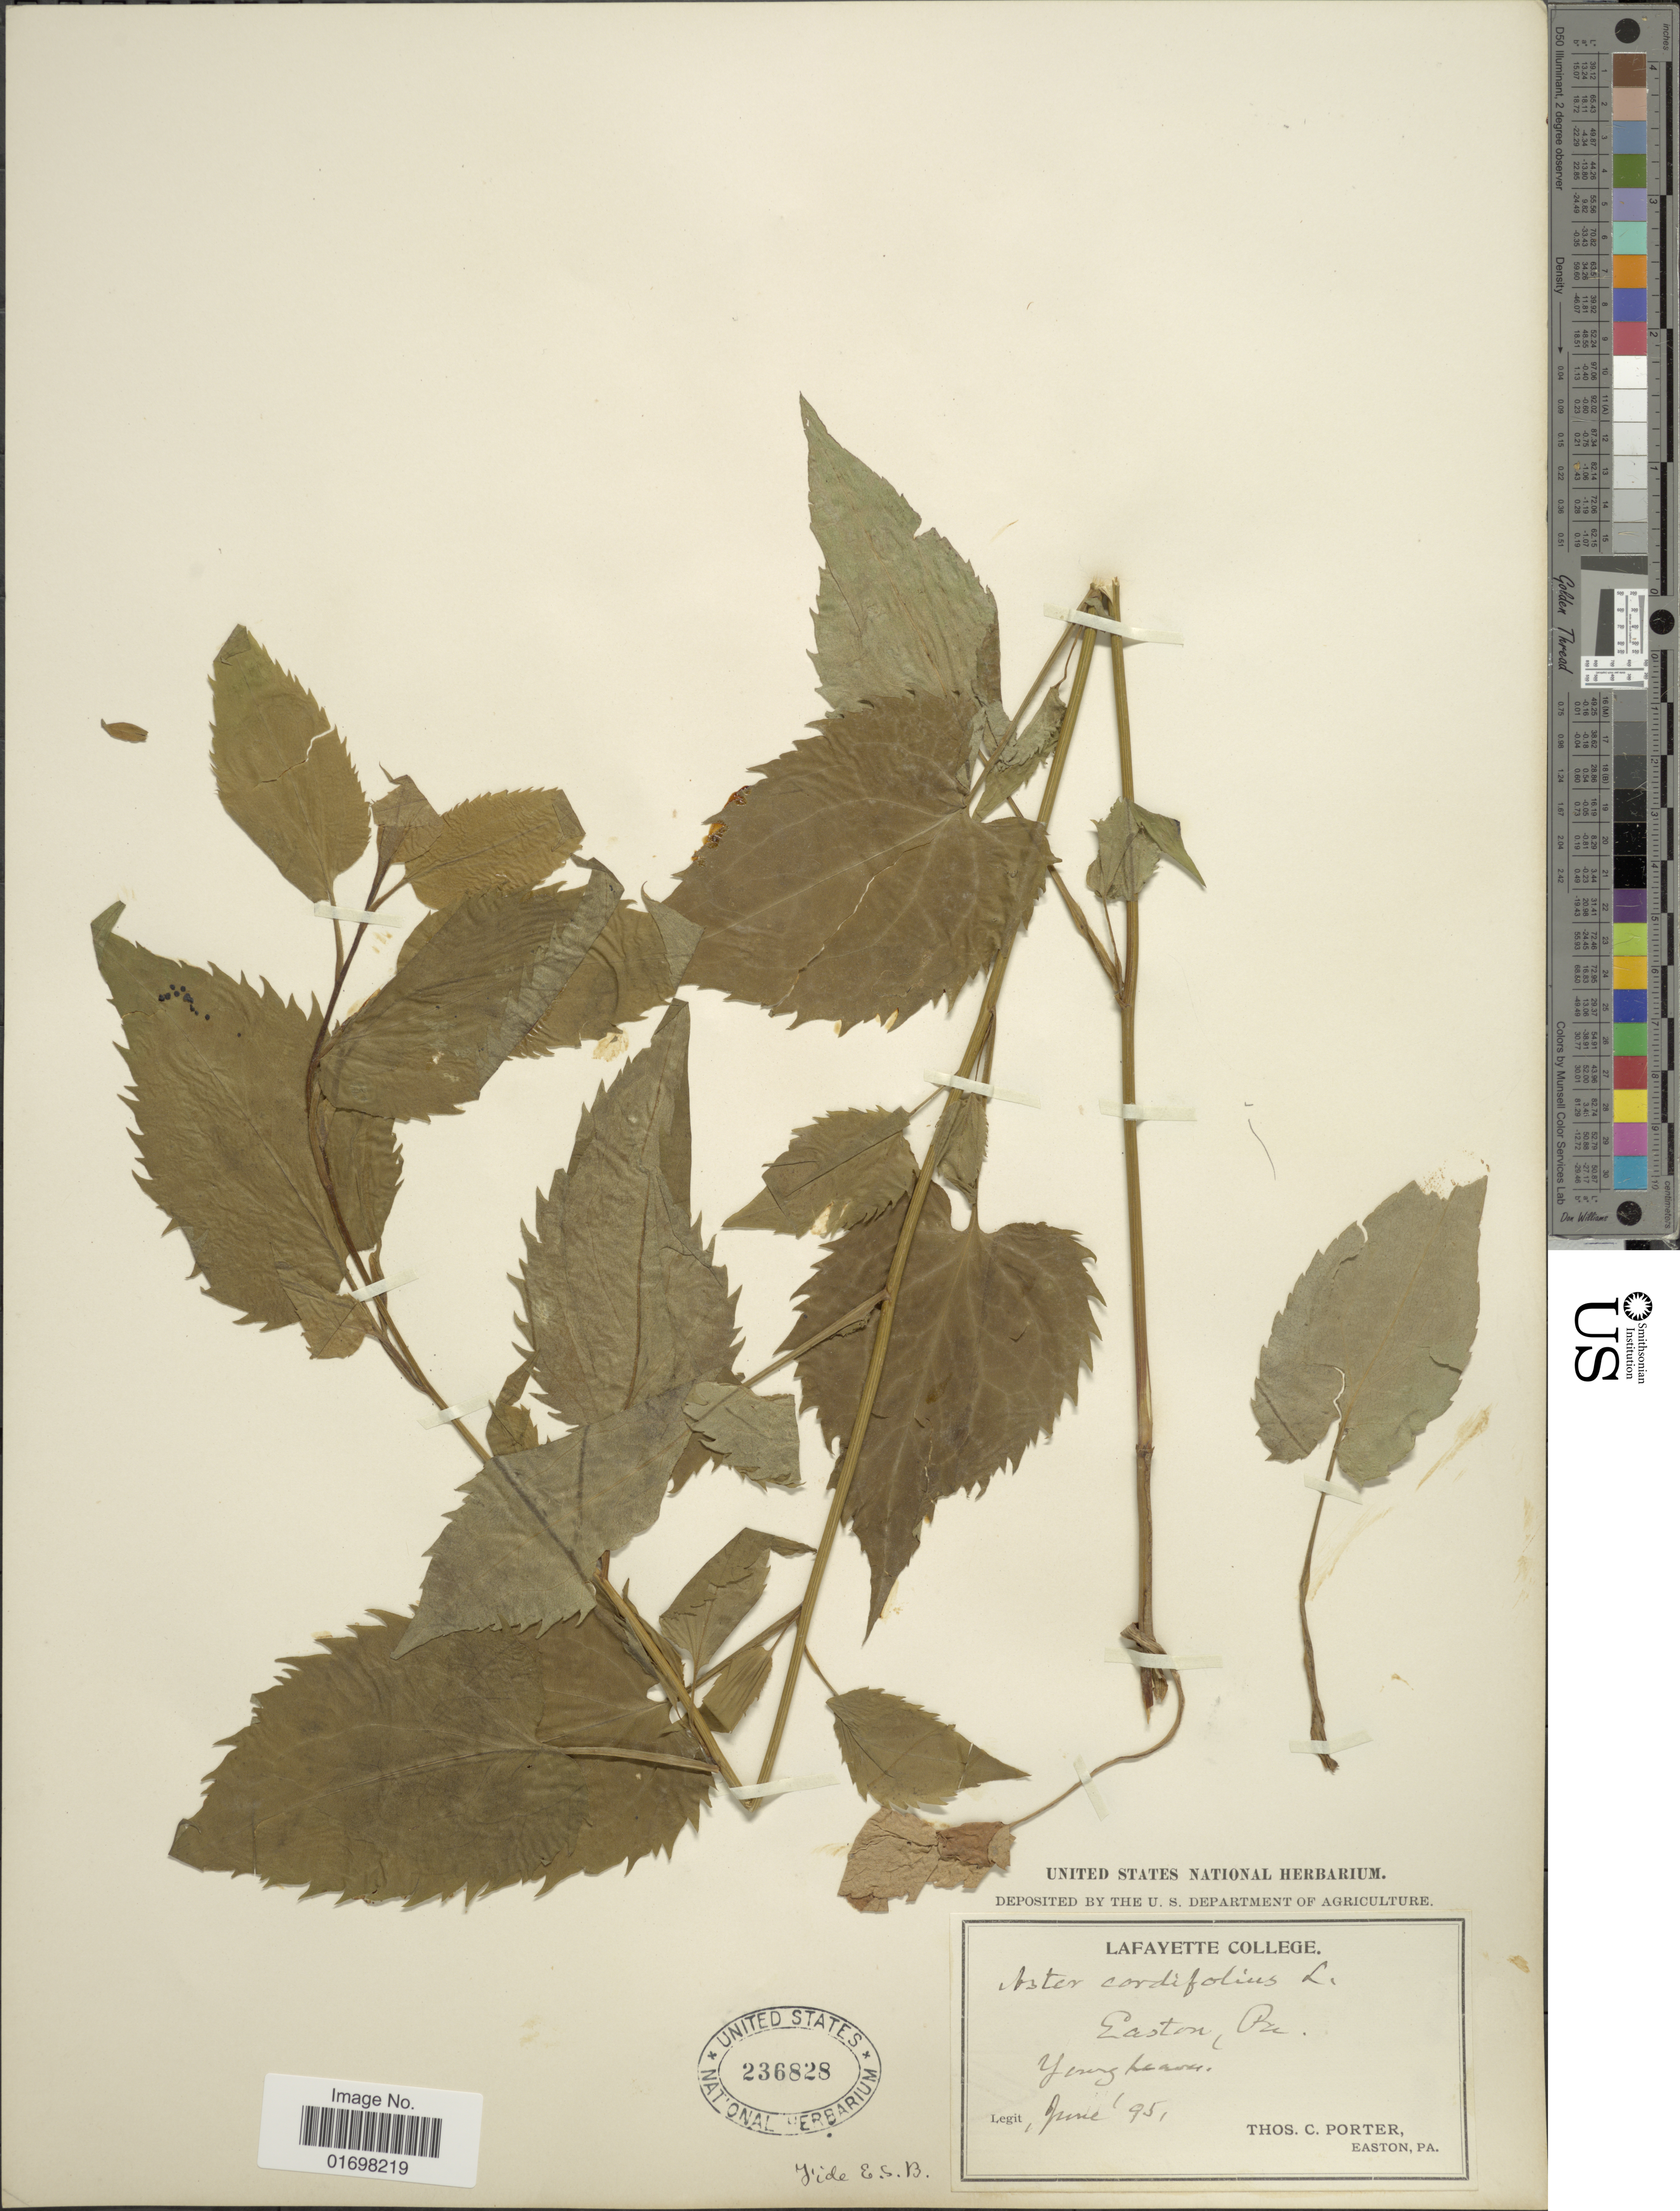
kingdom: Plantae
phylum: Tracheophyta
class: Magnoliopsida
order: Asterales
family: Asteraceae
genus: Symphyotrichum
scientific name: Symphyotrichum cordifolium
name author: (L.) G.L. Nesom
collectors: T. C. Porter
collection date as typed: Transcribed d/m/y: 1/6/95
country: United States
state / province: Pennsylvania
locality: Easton, Pa.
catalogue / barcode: US 236828